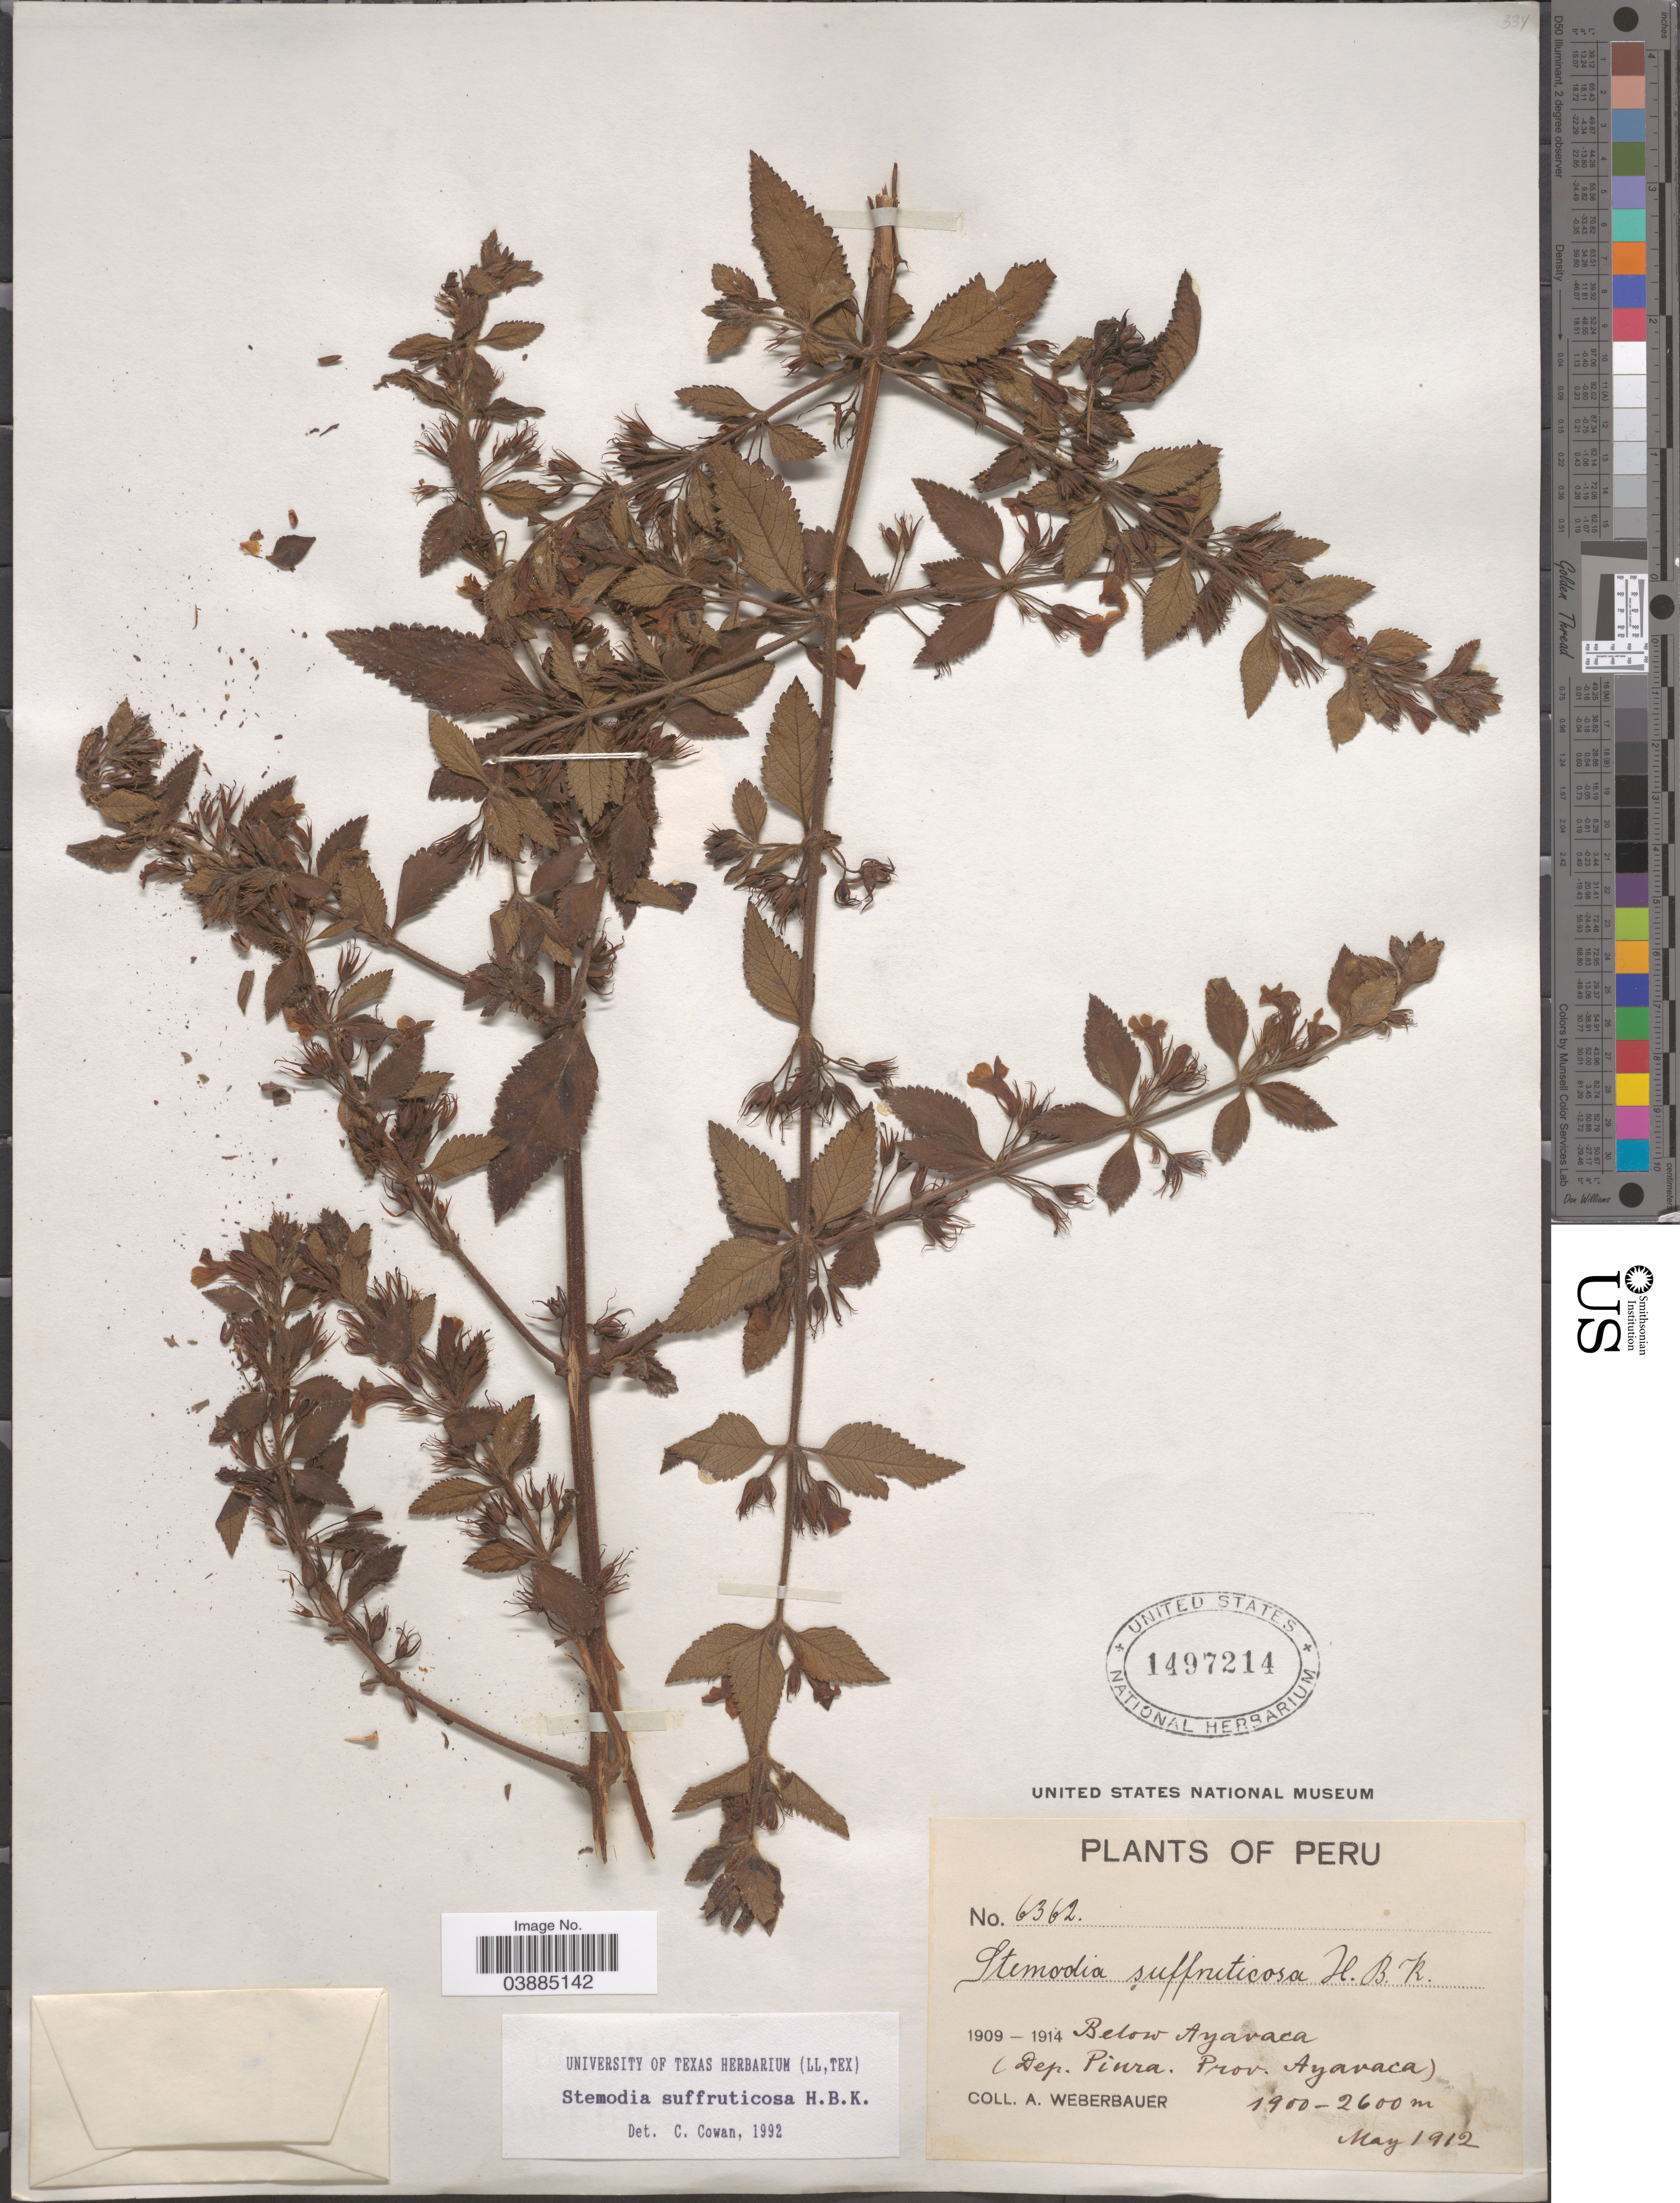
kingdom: Plantae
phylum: Tracheophyta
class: Magnoliopsida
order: Lamiales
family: Plantaginaceae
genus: Stemodia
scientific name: Stemodia suffruticosa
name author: Kunth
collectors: A. Weberbauer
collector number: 6362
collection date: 1912-05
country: Peru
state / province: Piura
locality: Below Ayavaca. (Dep. Piura, Prov. Ayavaca).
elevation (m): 1900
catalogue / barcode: US 1497214